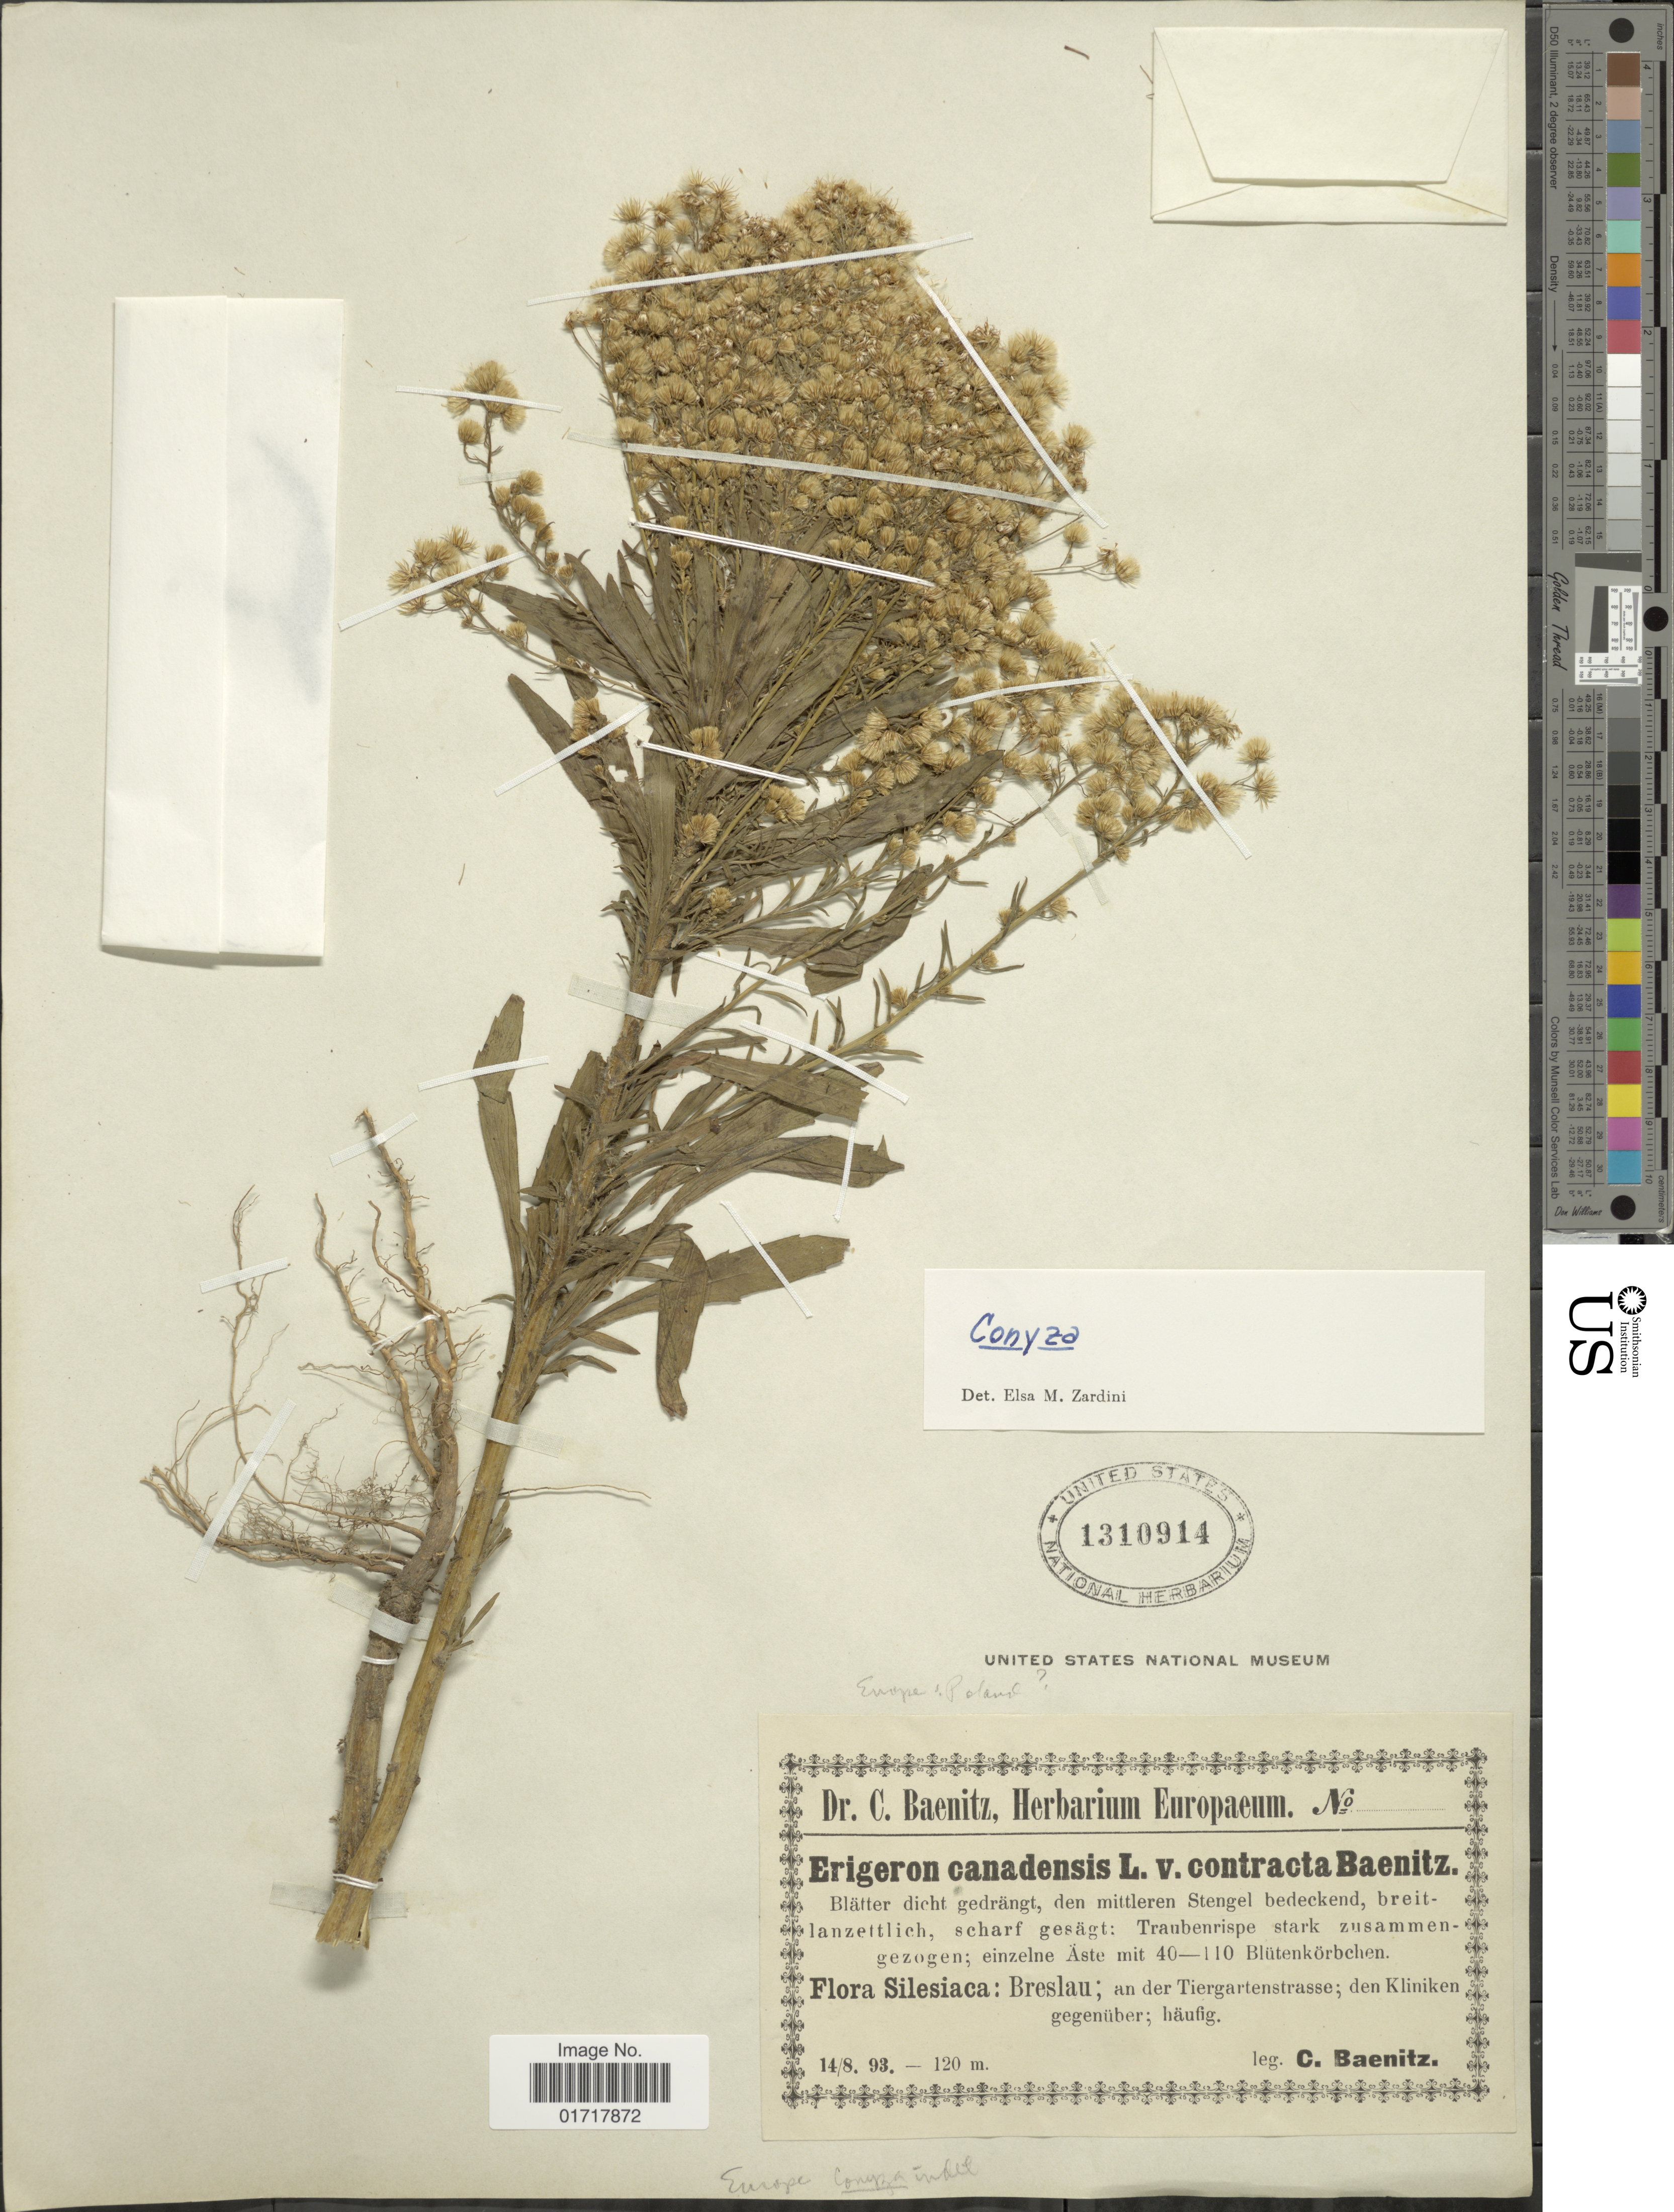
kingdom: Plantae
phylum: Tracheophyta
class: Magnoliopsida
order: Asterales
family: Asteraceae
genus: Conyza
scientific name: Conyza sp.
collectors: C. G. Baenitz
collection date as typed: Transcribed d/m/y: 14/8/93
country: Poland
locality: Silesciaca: Breslau; an der Tiergartenstrasse; den Kliniken gegenuber; haufig.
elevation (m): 120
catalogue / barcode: US 1310914